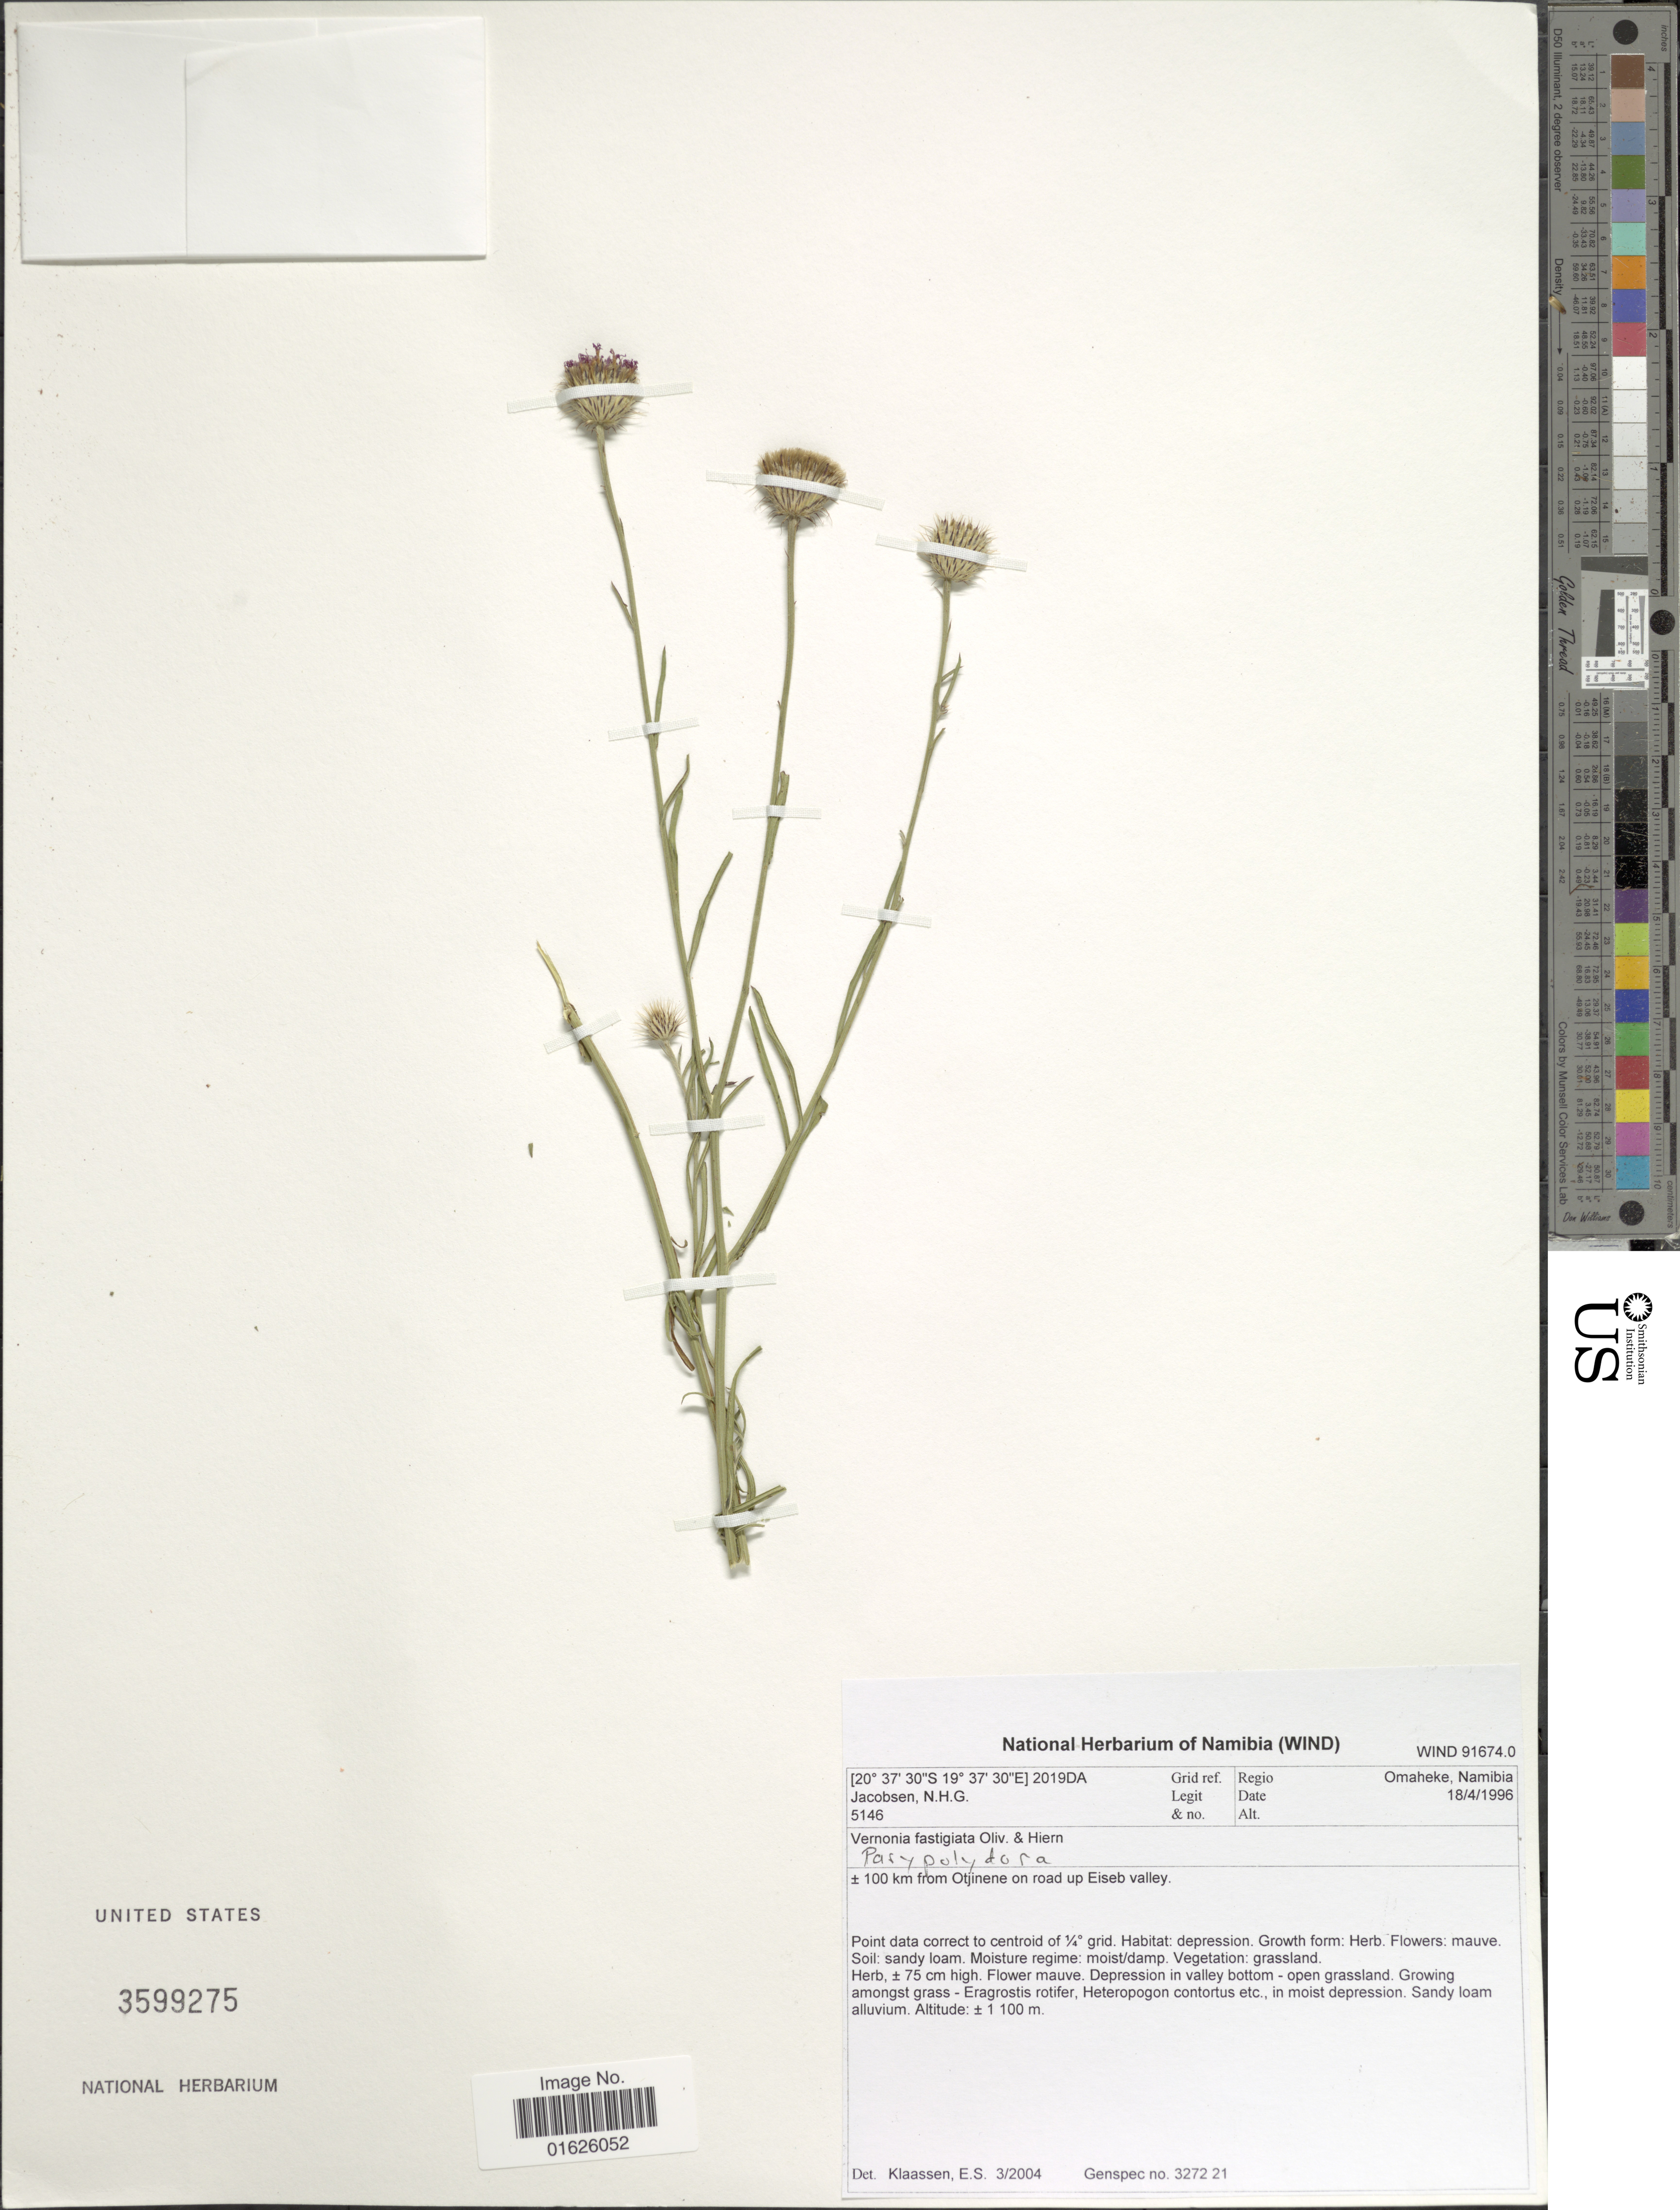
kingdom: Plantae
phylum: Tracheophyta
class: Magnoliopsida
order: Asterales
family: Asteraceae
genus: Parapolydora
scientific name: Parapolydora fastigiata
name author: (Oliv. & Hiern in Oliv.) H. Rob.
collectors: N. Jacobsen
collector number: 5146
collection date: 1996-04-18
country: Namibia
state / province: Omaheke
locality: Namibia, ± 100 km from Otjinene on road up Eiseb valley.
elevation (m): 1100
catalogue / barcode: US 3599275